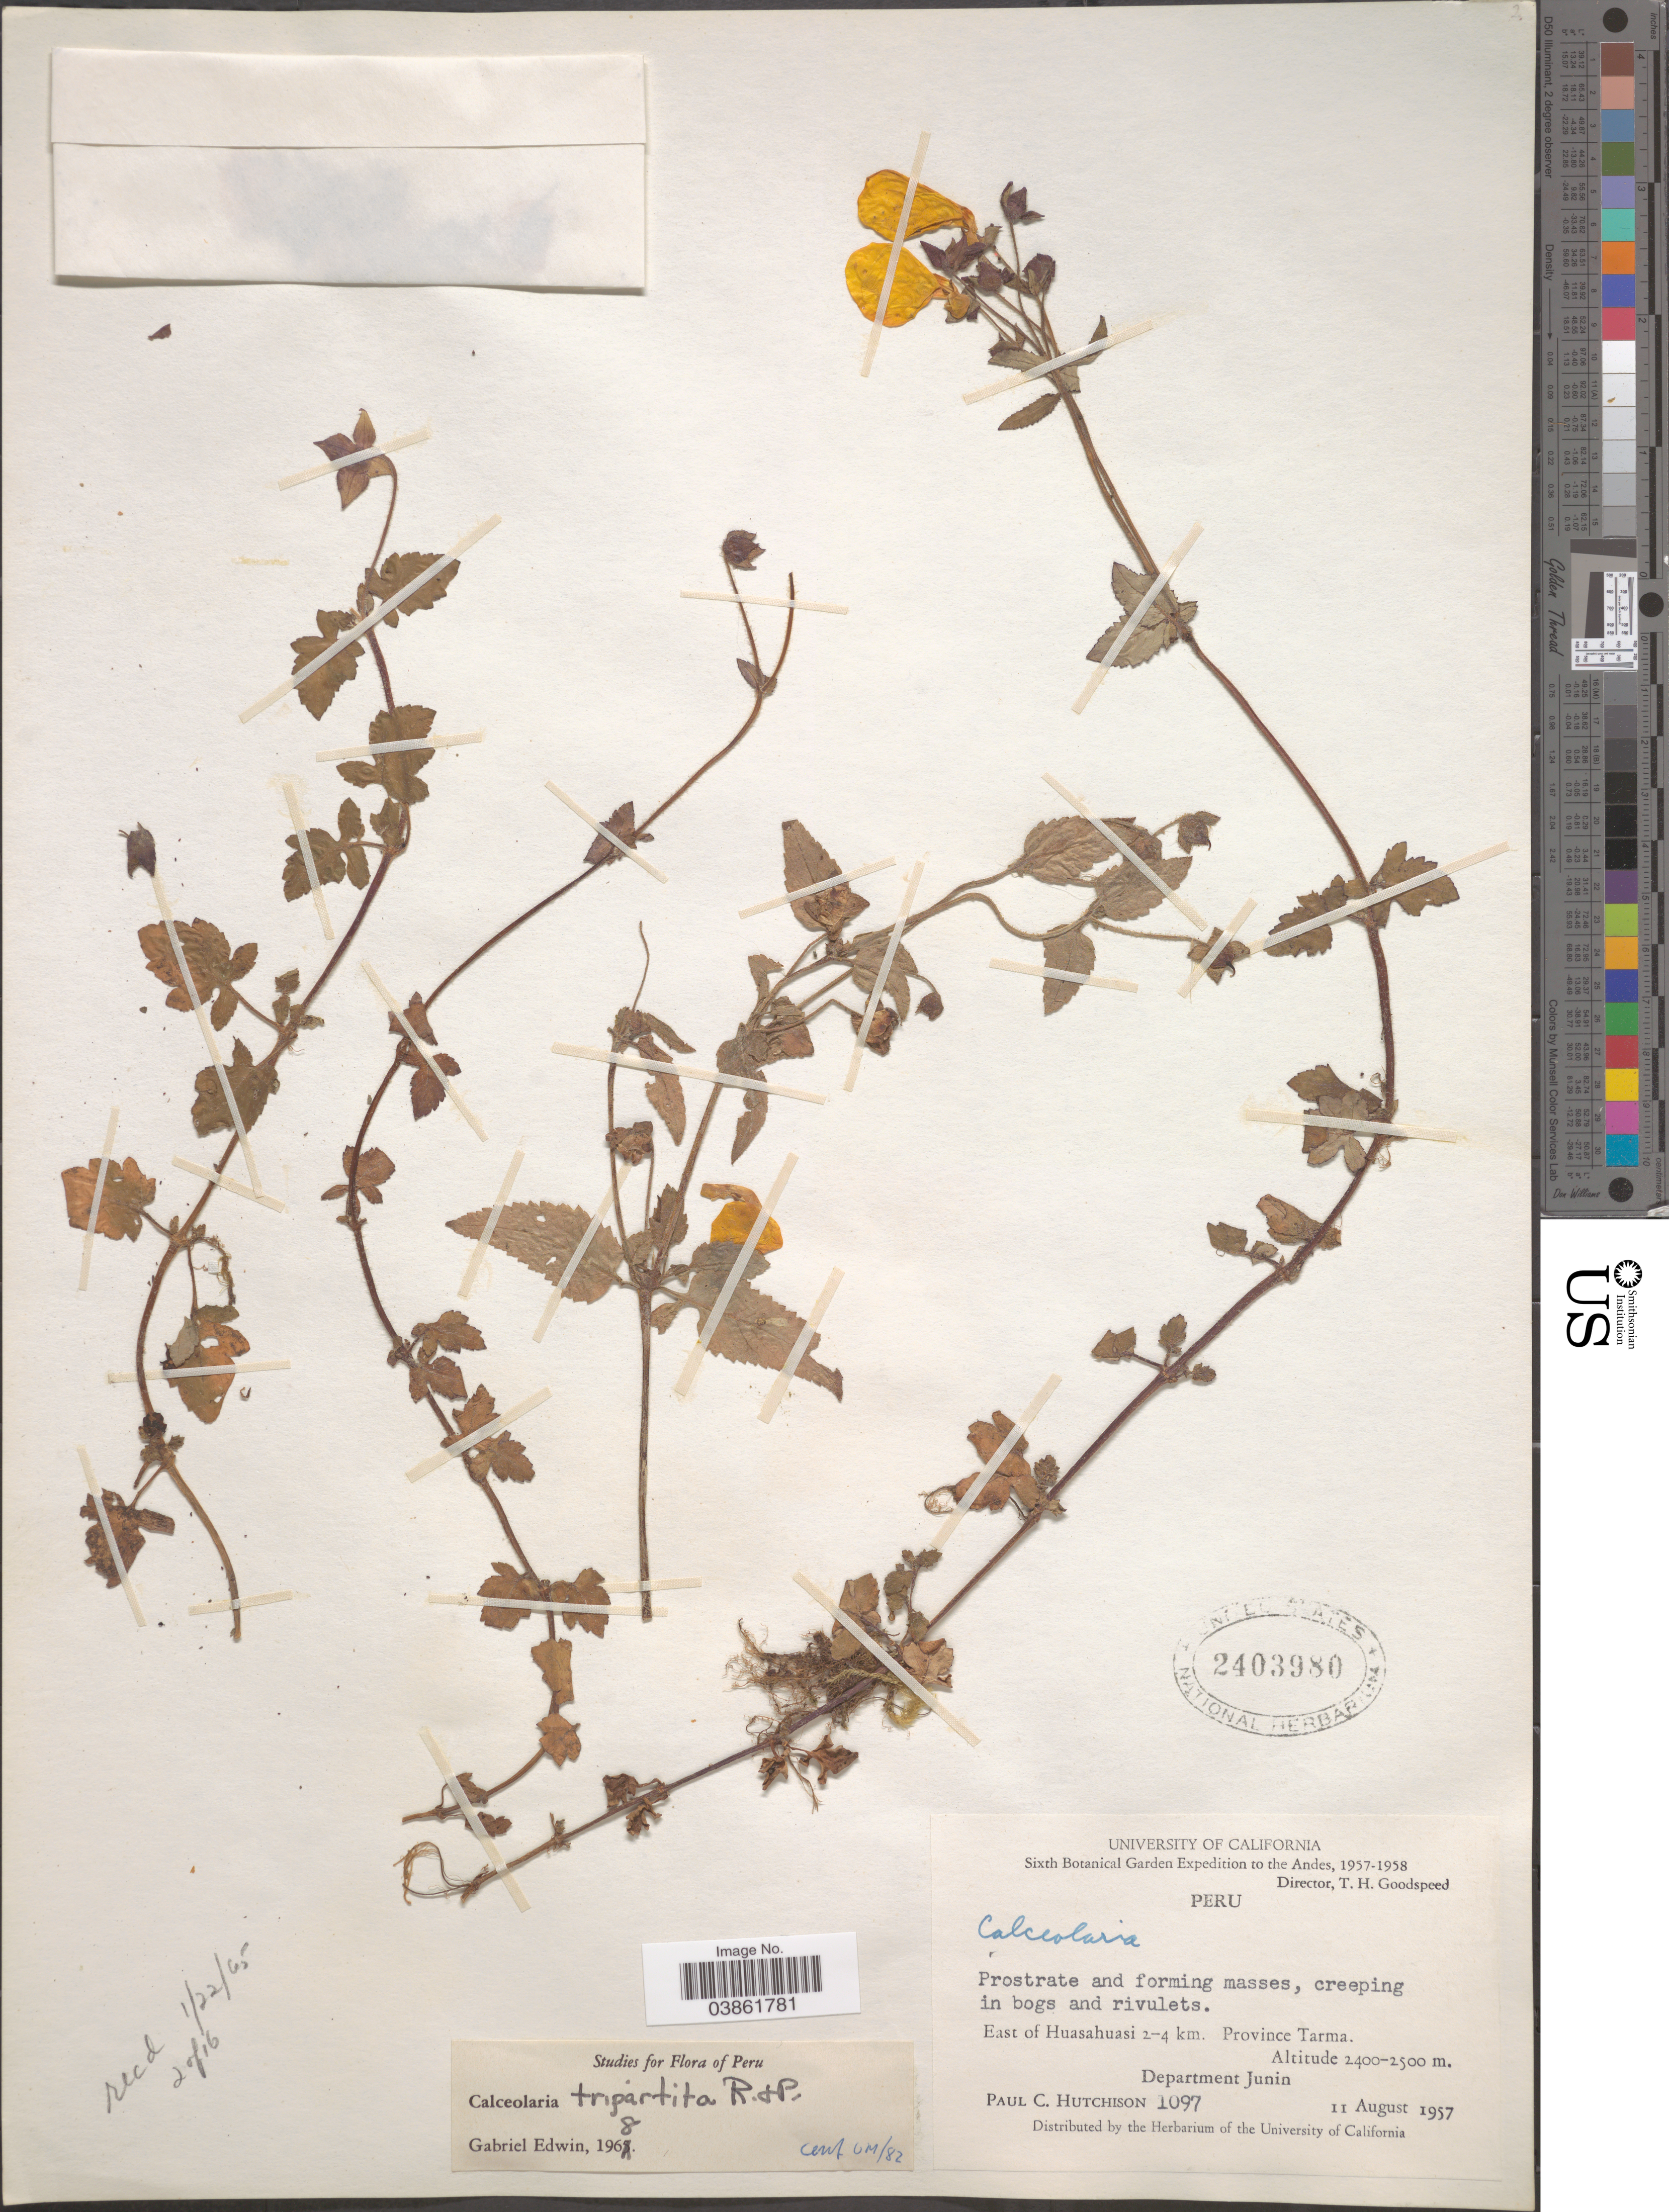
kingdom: Plantae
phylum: Tracheophyta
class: Magnoliopsida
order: Lamiales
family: Calceolariaceae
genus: Calceolaria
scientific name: Calceolaria tripartita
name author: Ruiz & Pav.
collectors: P. C. Hutchison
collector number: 1097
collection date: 1957-08-11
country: Peru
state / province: Junín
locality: The Andes. East of Huasahuasi 2-4 km. Province Tarma. Department Junin.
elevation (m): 2400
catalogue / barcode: US 2403980